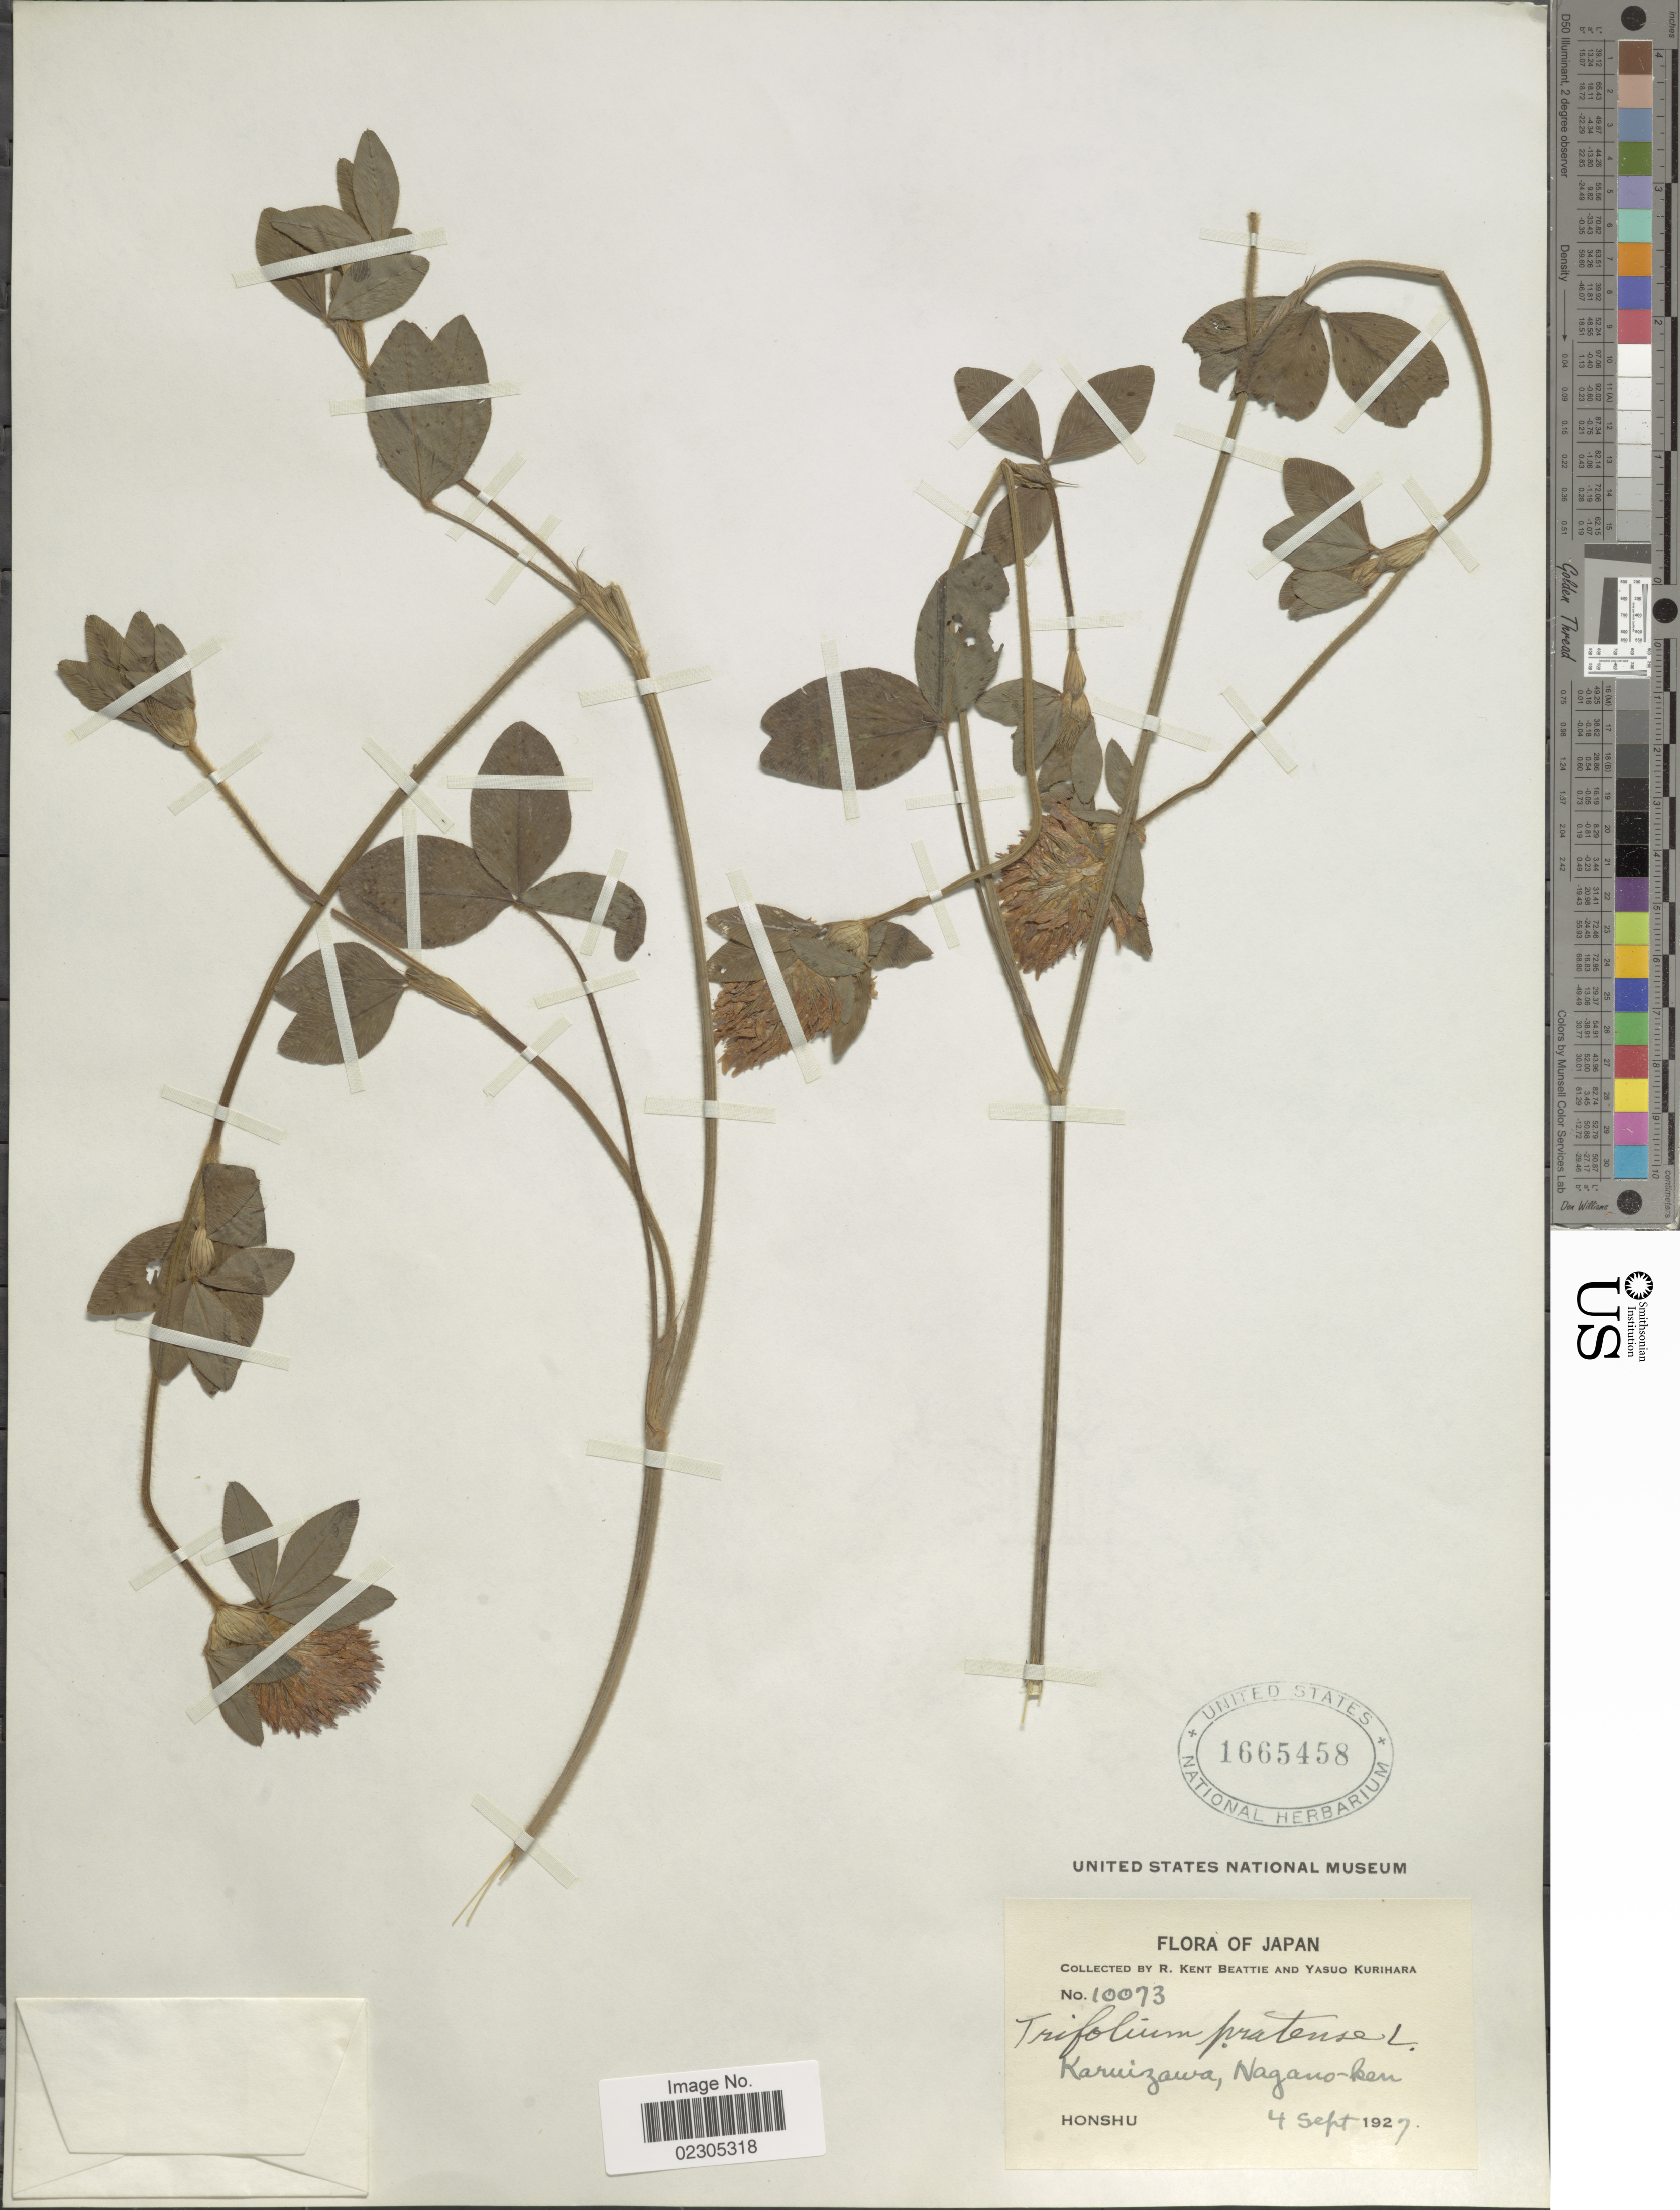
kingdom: Plantae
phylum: Tracheophyta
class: Magnoliopsida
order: Fabales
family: Fabaceae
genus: Trifolium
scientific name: Trifolium pratense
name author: L.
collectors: R. K. Beattie & Y. Kurihara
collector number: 10073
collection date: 1927-09-04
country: Japan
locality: Karuizawa, Nagano-ken, Honshu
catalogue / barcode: US 1665458